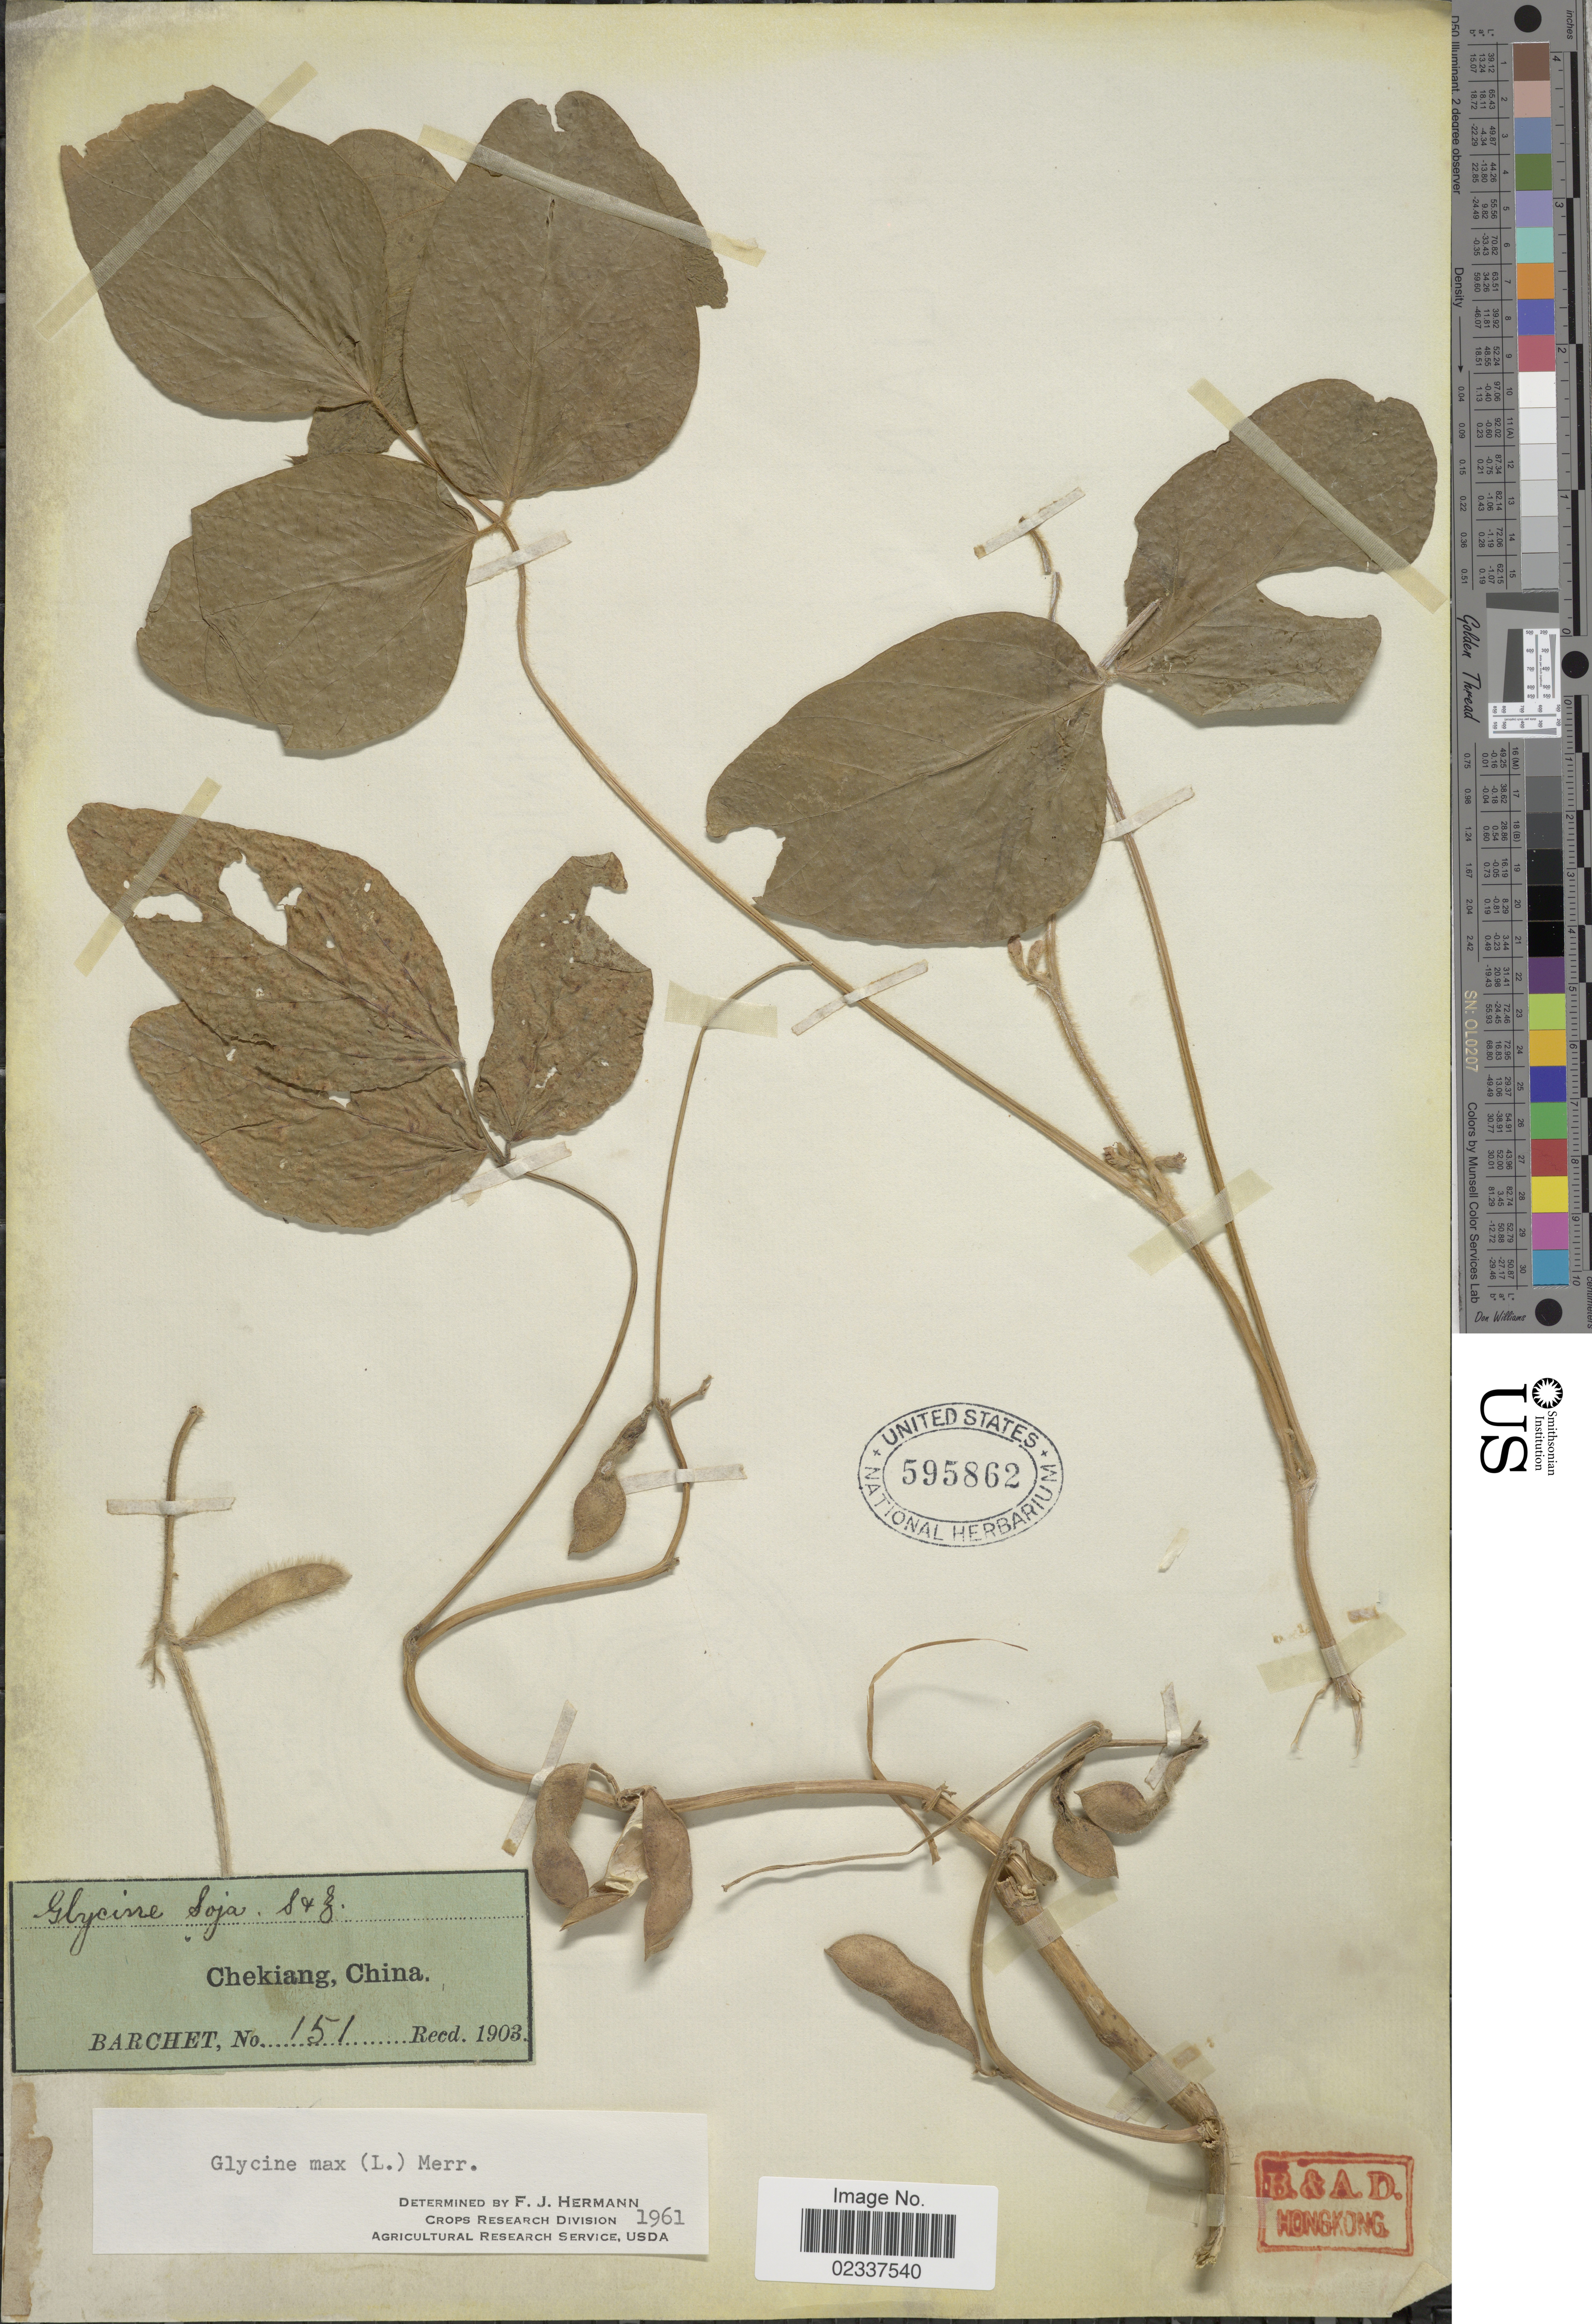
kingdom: Plantae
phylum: Tracheophyta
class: Magnoliopsida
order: Fabales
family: Fabaceae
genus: Glycine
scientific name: Glycine max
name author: (L.) Merr.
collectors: Barchet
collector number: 151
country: China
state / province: Zhejiang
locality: Chekiang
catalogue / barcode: US 595862